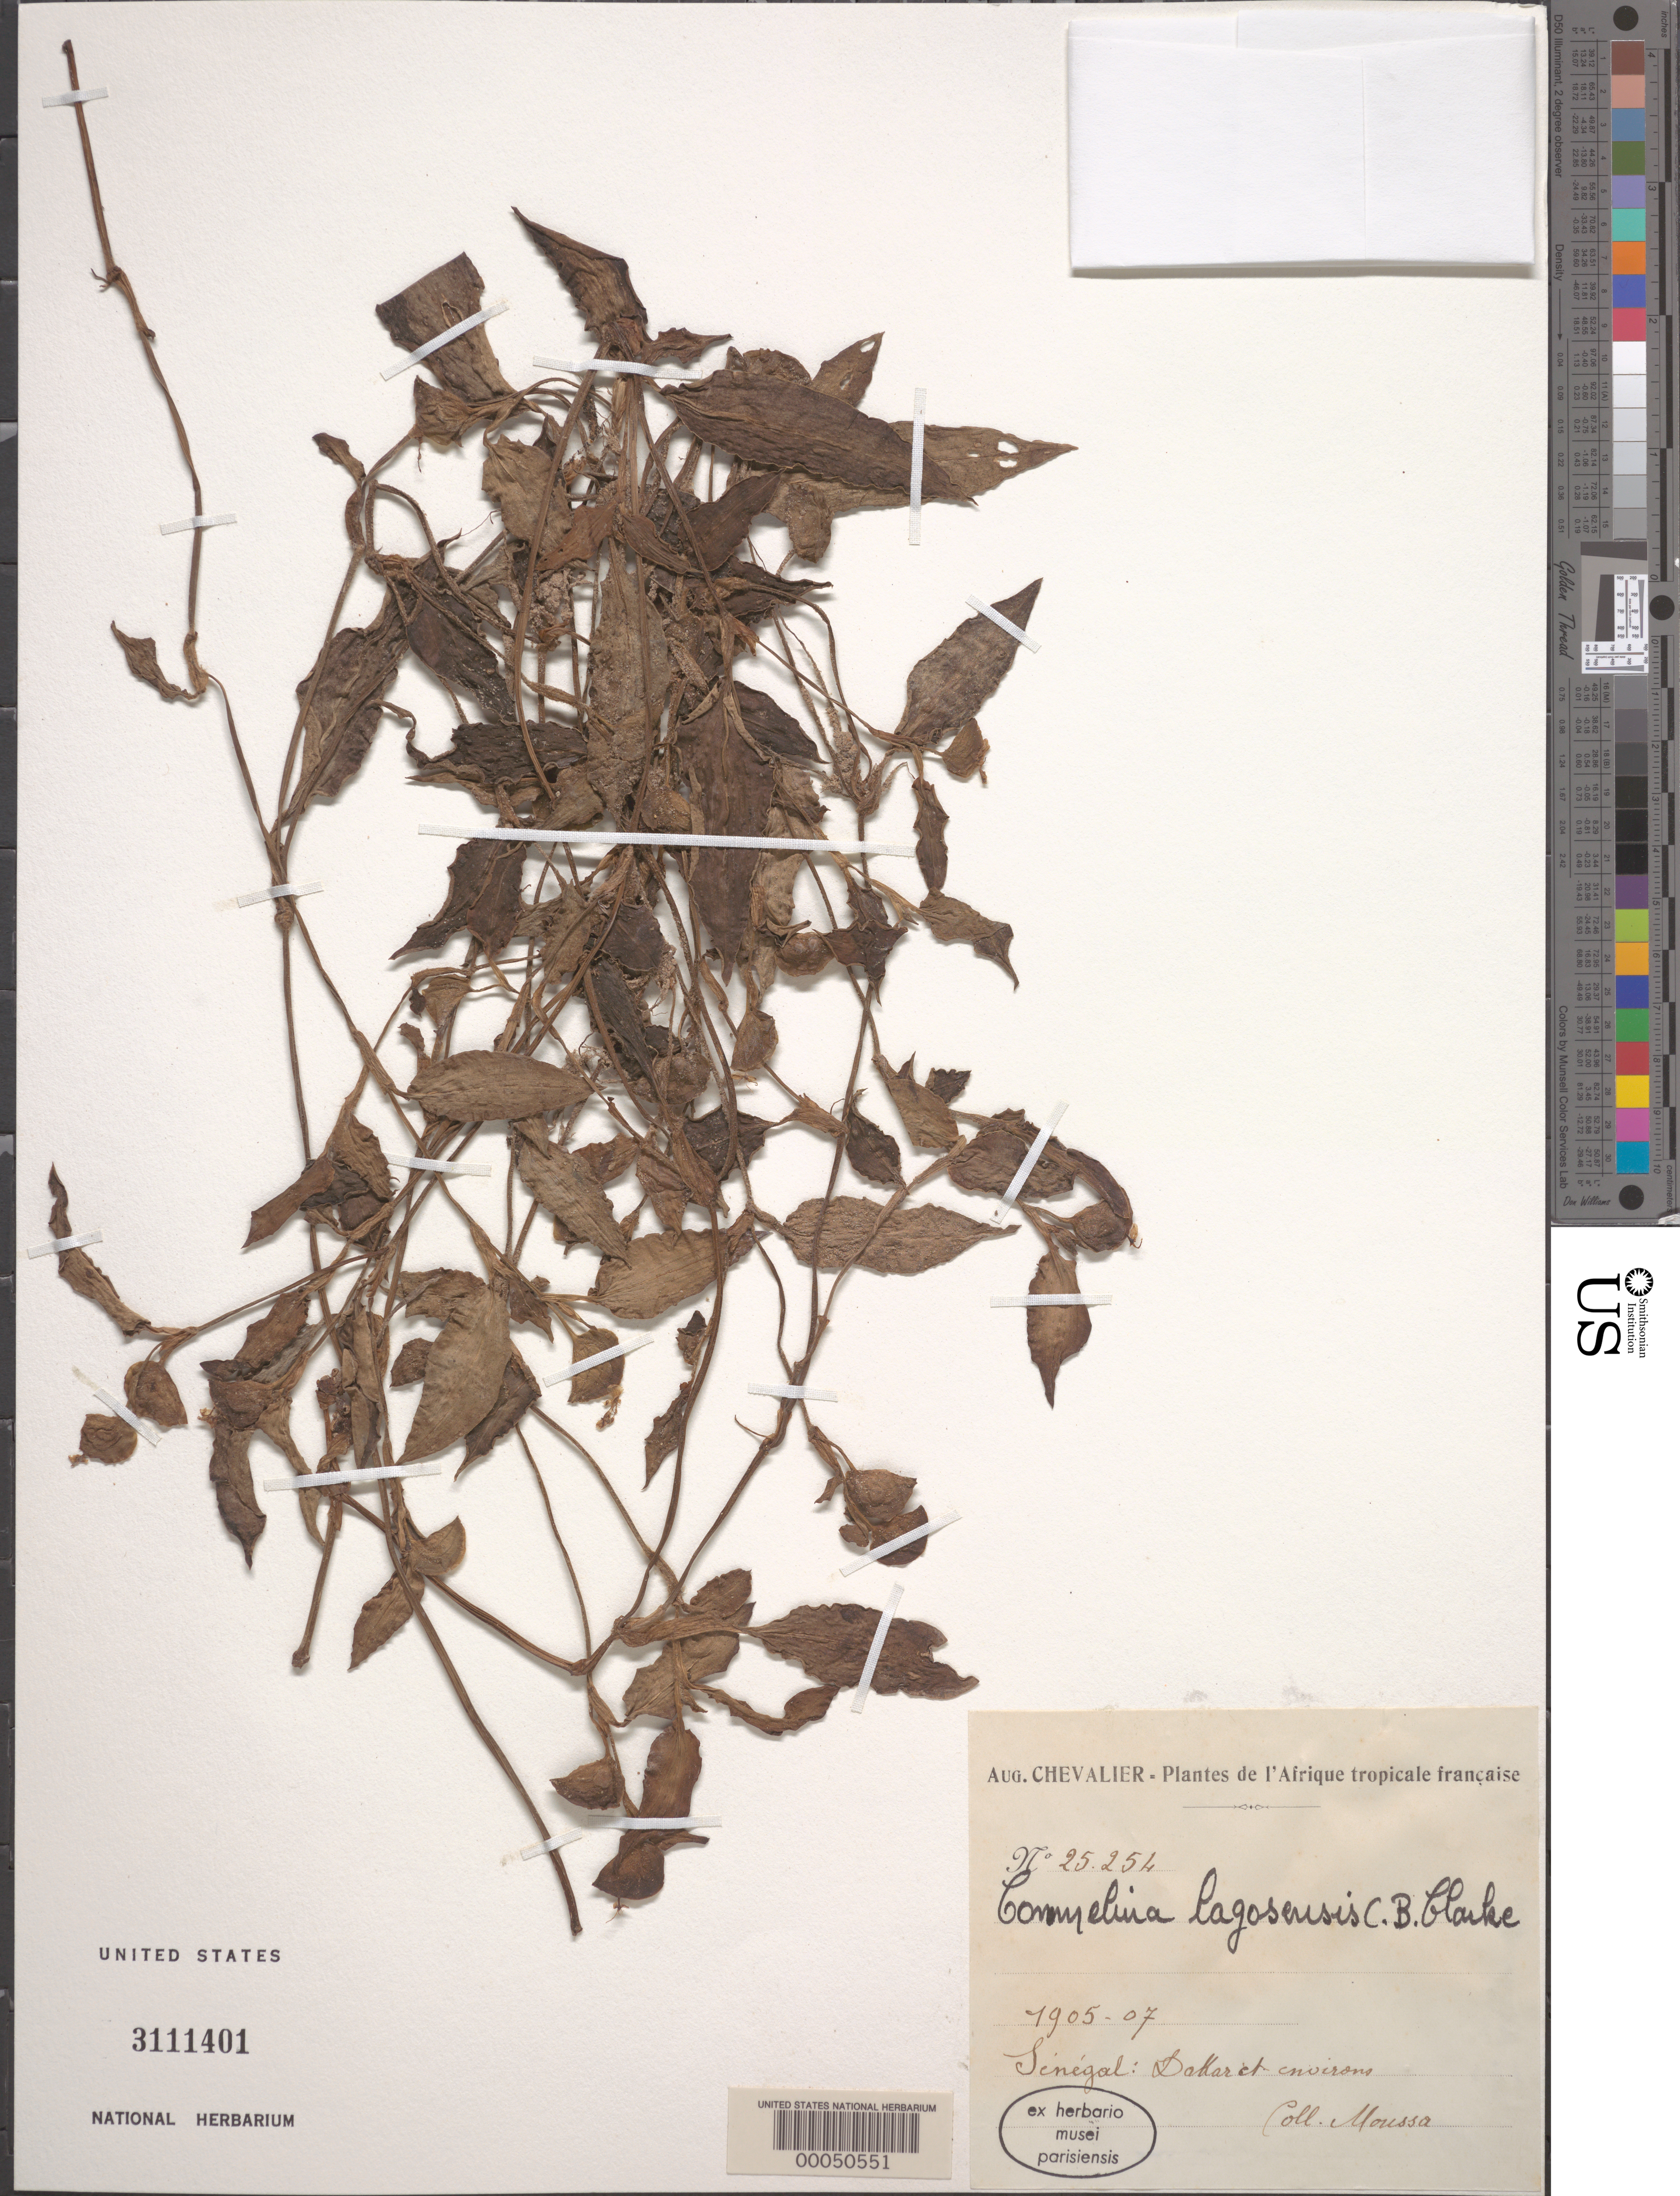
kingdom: Plantae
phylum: Tracheophyta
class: Liliopsida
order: Commelinales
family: Commelinaceae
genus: Commelina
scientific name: Commelina lagosensis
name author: C.B. Clarke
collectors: -. Moussa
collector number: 25254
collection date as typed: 1905 to -- -- 1907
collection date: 1905/1907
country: Senegal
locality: Dakar and vicinity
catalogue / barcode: US 3111401